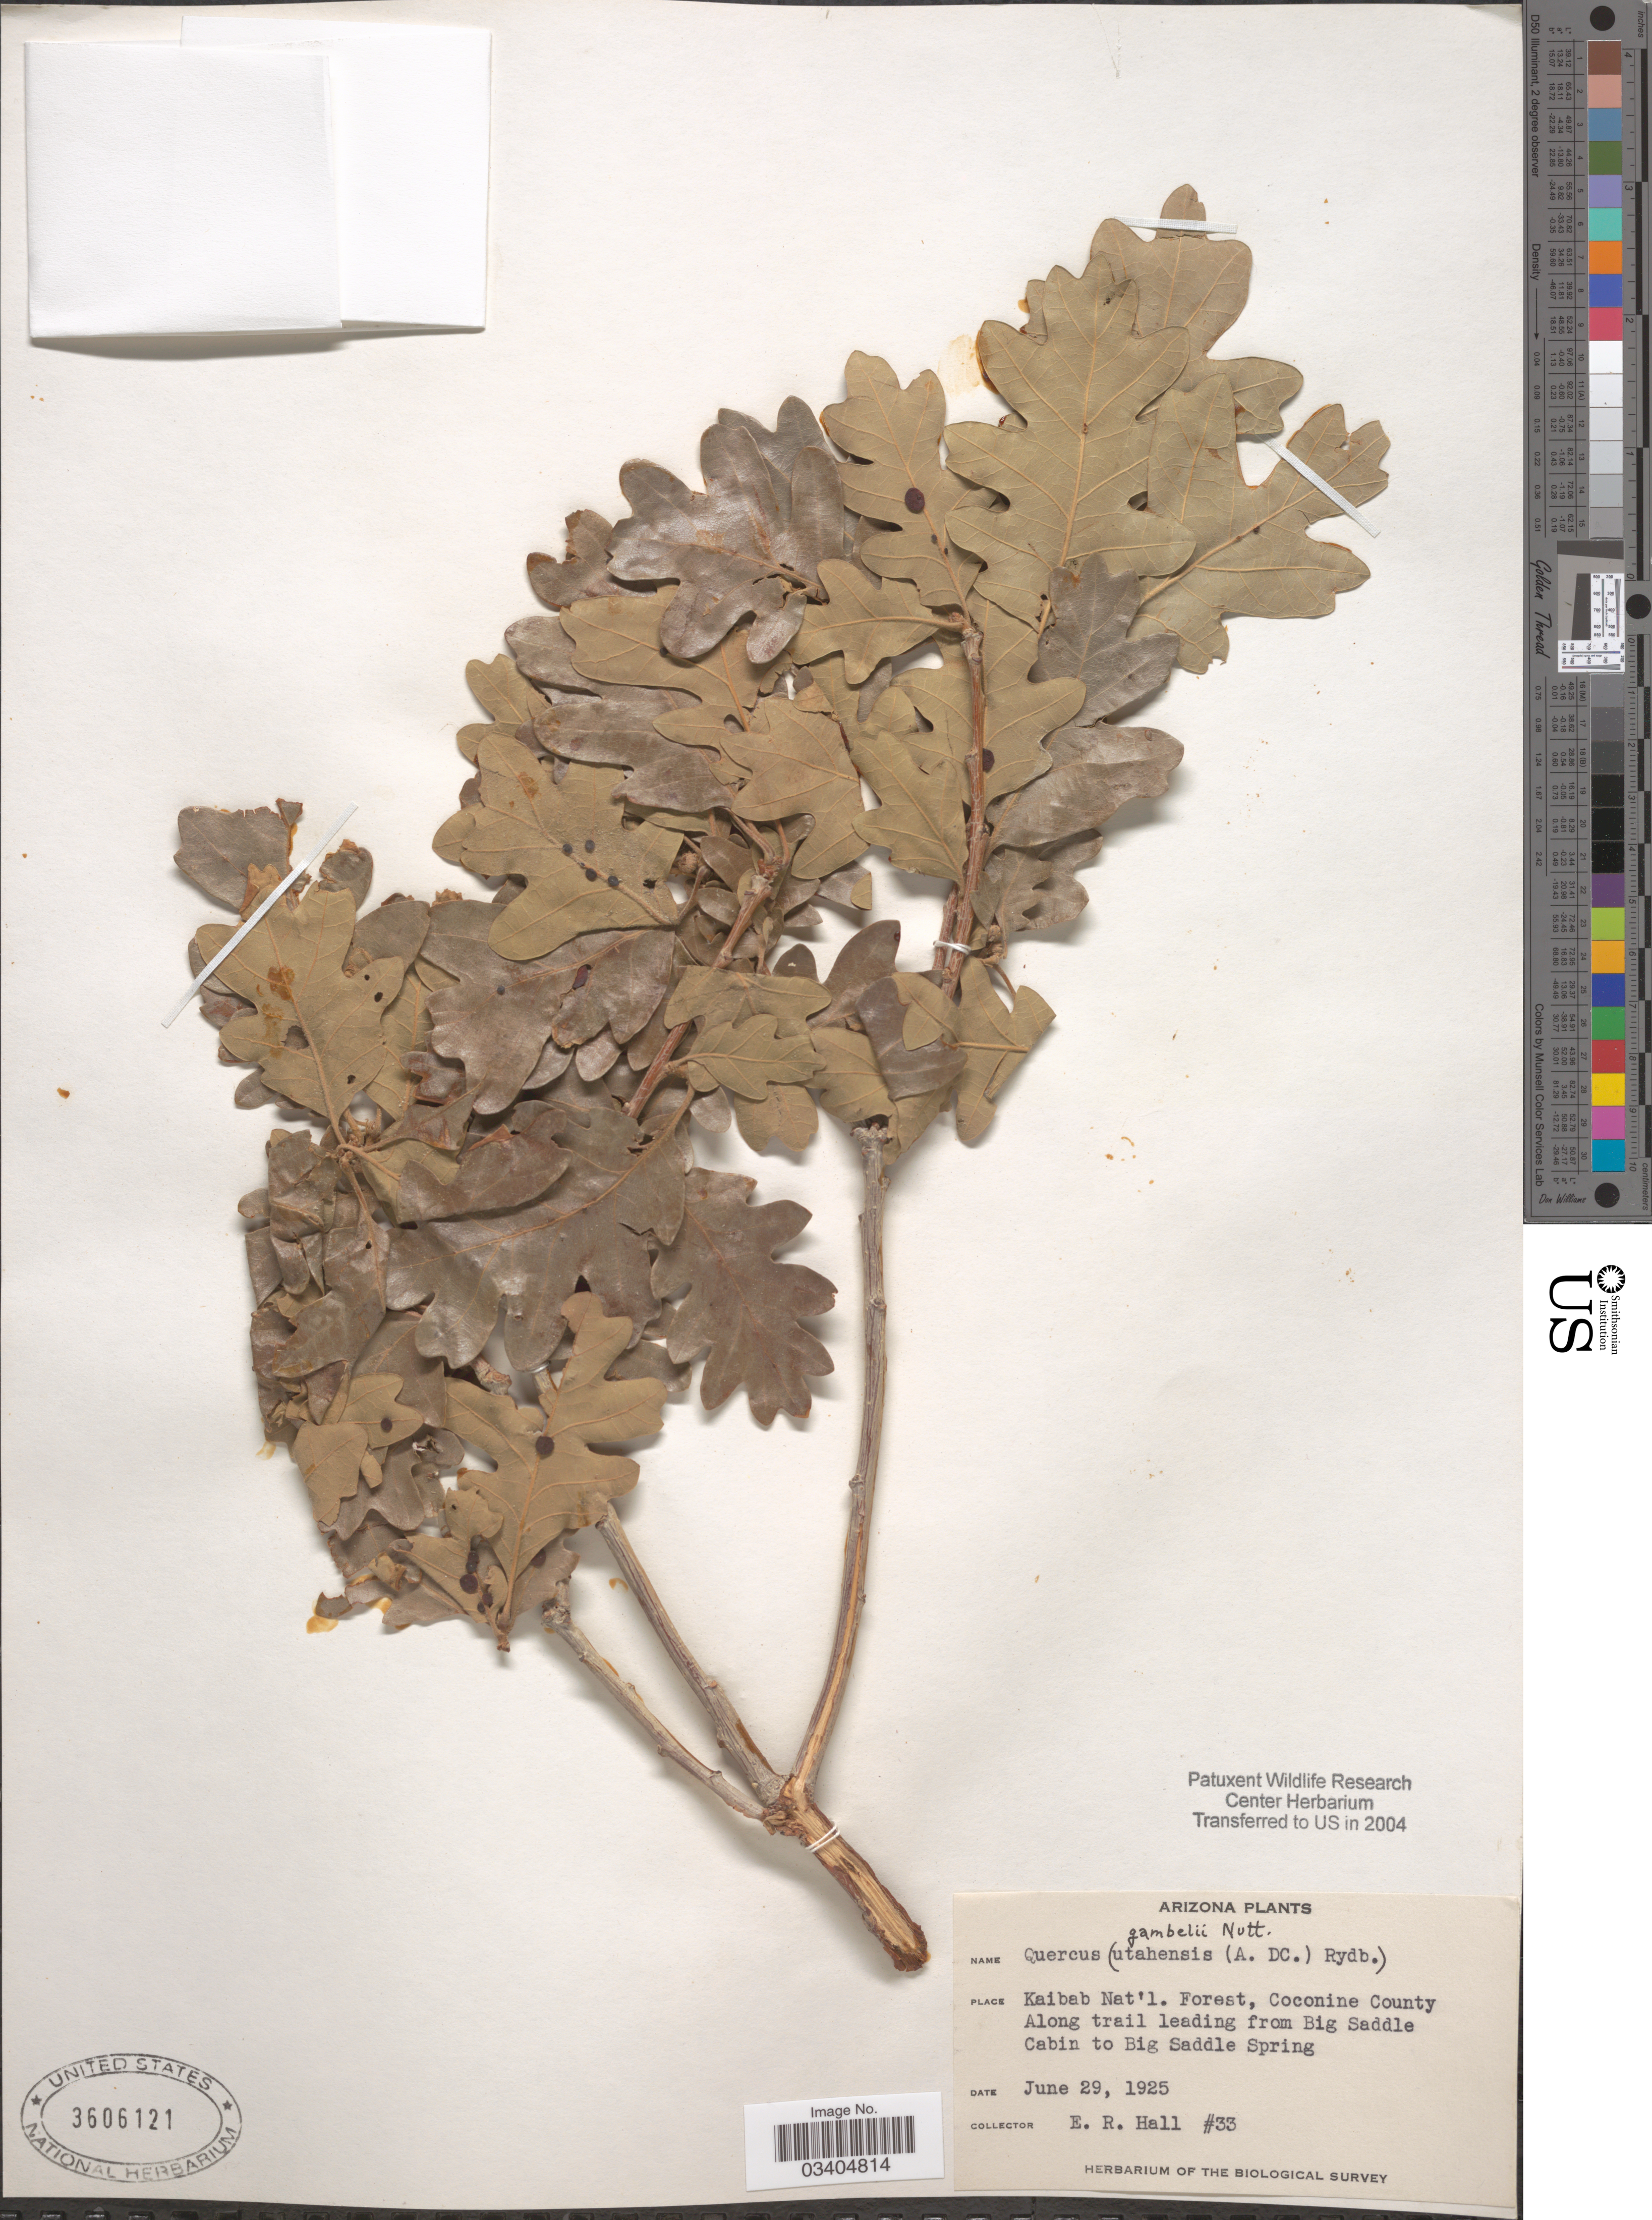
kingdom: Plantae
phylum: Tracheophyta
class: Magnoliopsida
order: Fagales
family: Fagaceae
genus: Quercus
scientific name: Quercus gambelii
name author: Nutt.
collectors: E. Hall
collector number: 33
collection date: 1925-06-29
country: United States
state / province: Arizona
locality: Kaibab Nat'l. Forest, Coconine County. Along trail leading from Big Saddle Cabin to Big Saddle Spring.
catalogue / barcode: US 3606121